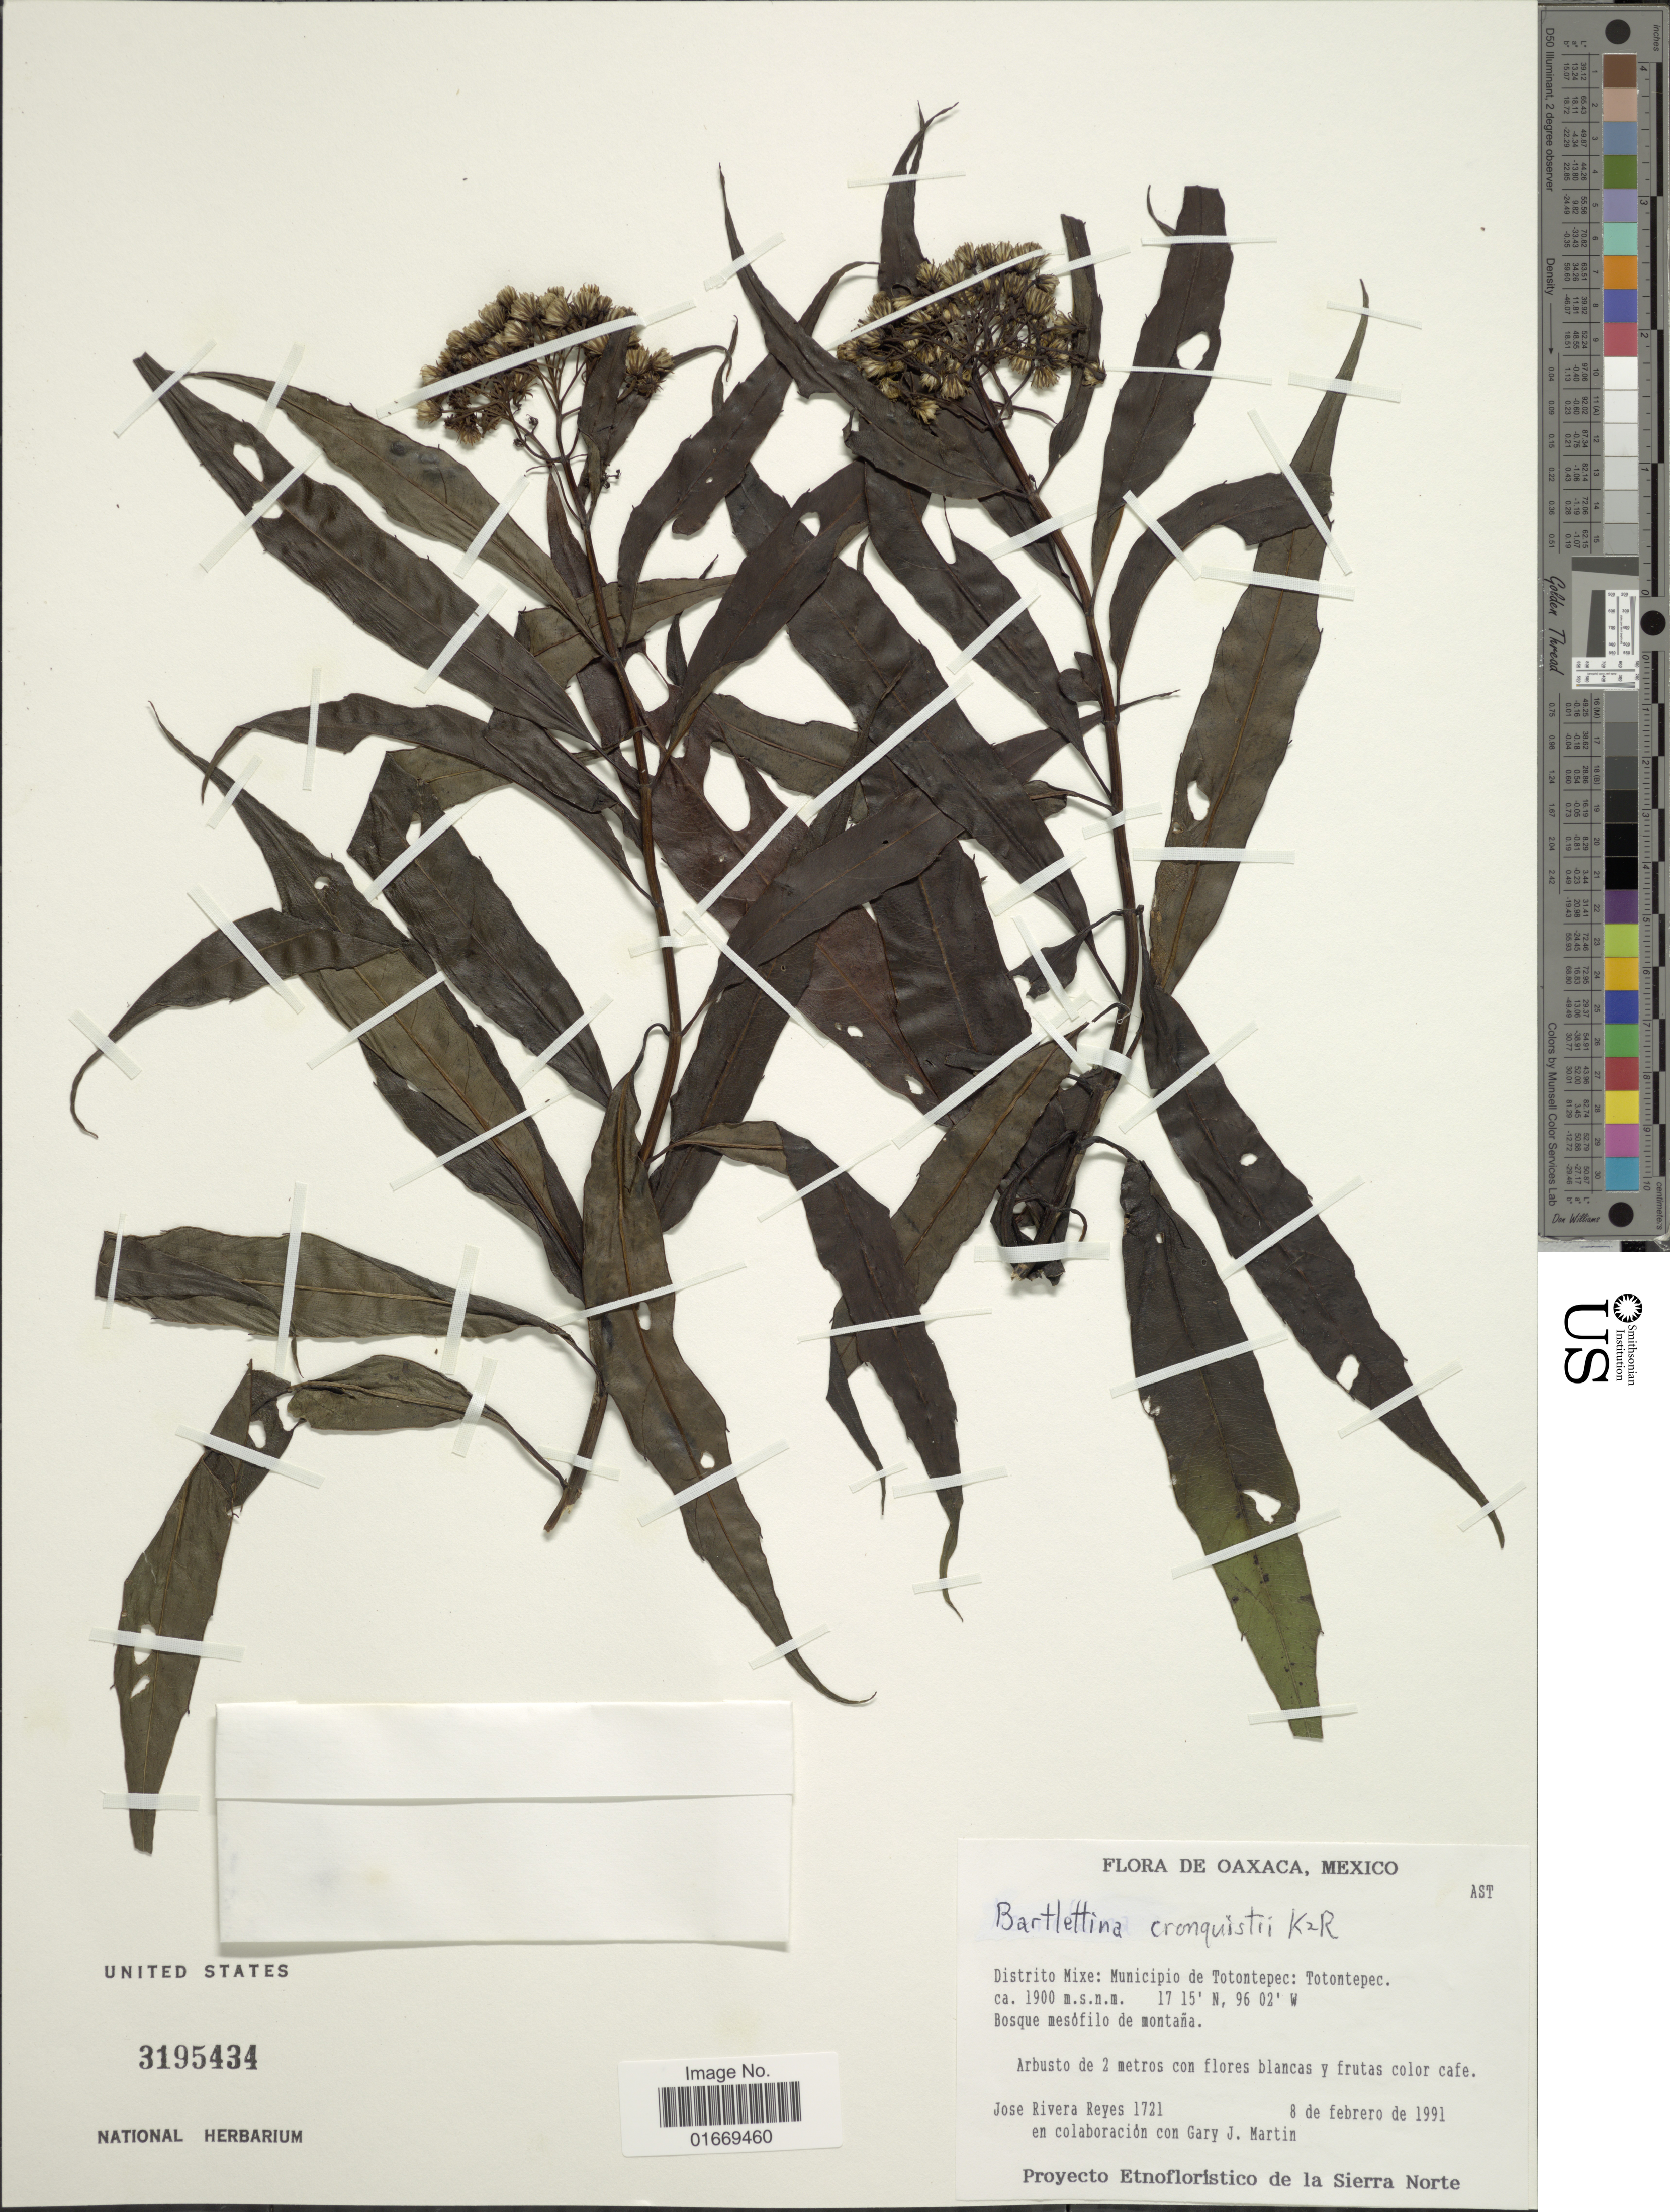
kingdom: Plantae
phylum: Tracheophyta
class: Magnoliopsida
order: Asterales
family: Asteraceae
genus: Bartlettina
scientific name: Bartlettina tuerckheimii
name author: (Klatt) R.M. King & H. Rob.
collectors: J. Reyes & G. J. Martin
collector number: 1721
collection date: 1991-02-08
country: Mexico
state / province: Oaxaca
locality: Distrito Mixe: Municipio de Totontepec: Totontepec. Bosque mesofilo de montaña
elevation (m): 1900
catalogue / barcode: US 3195434